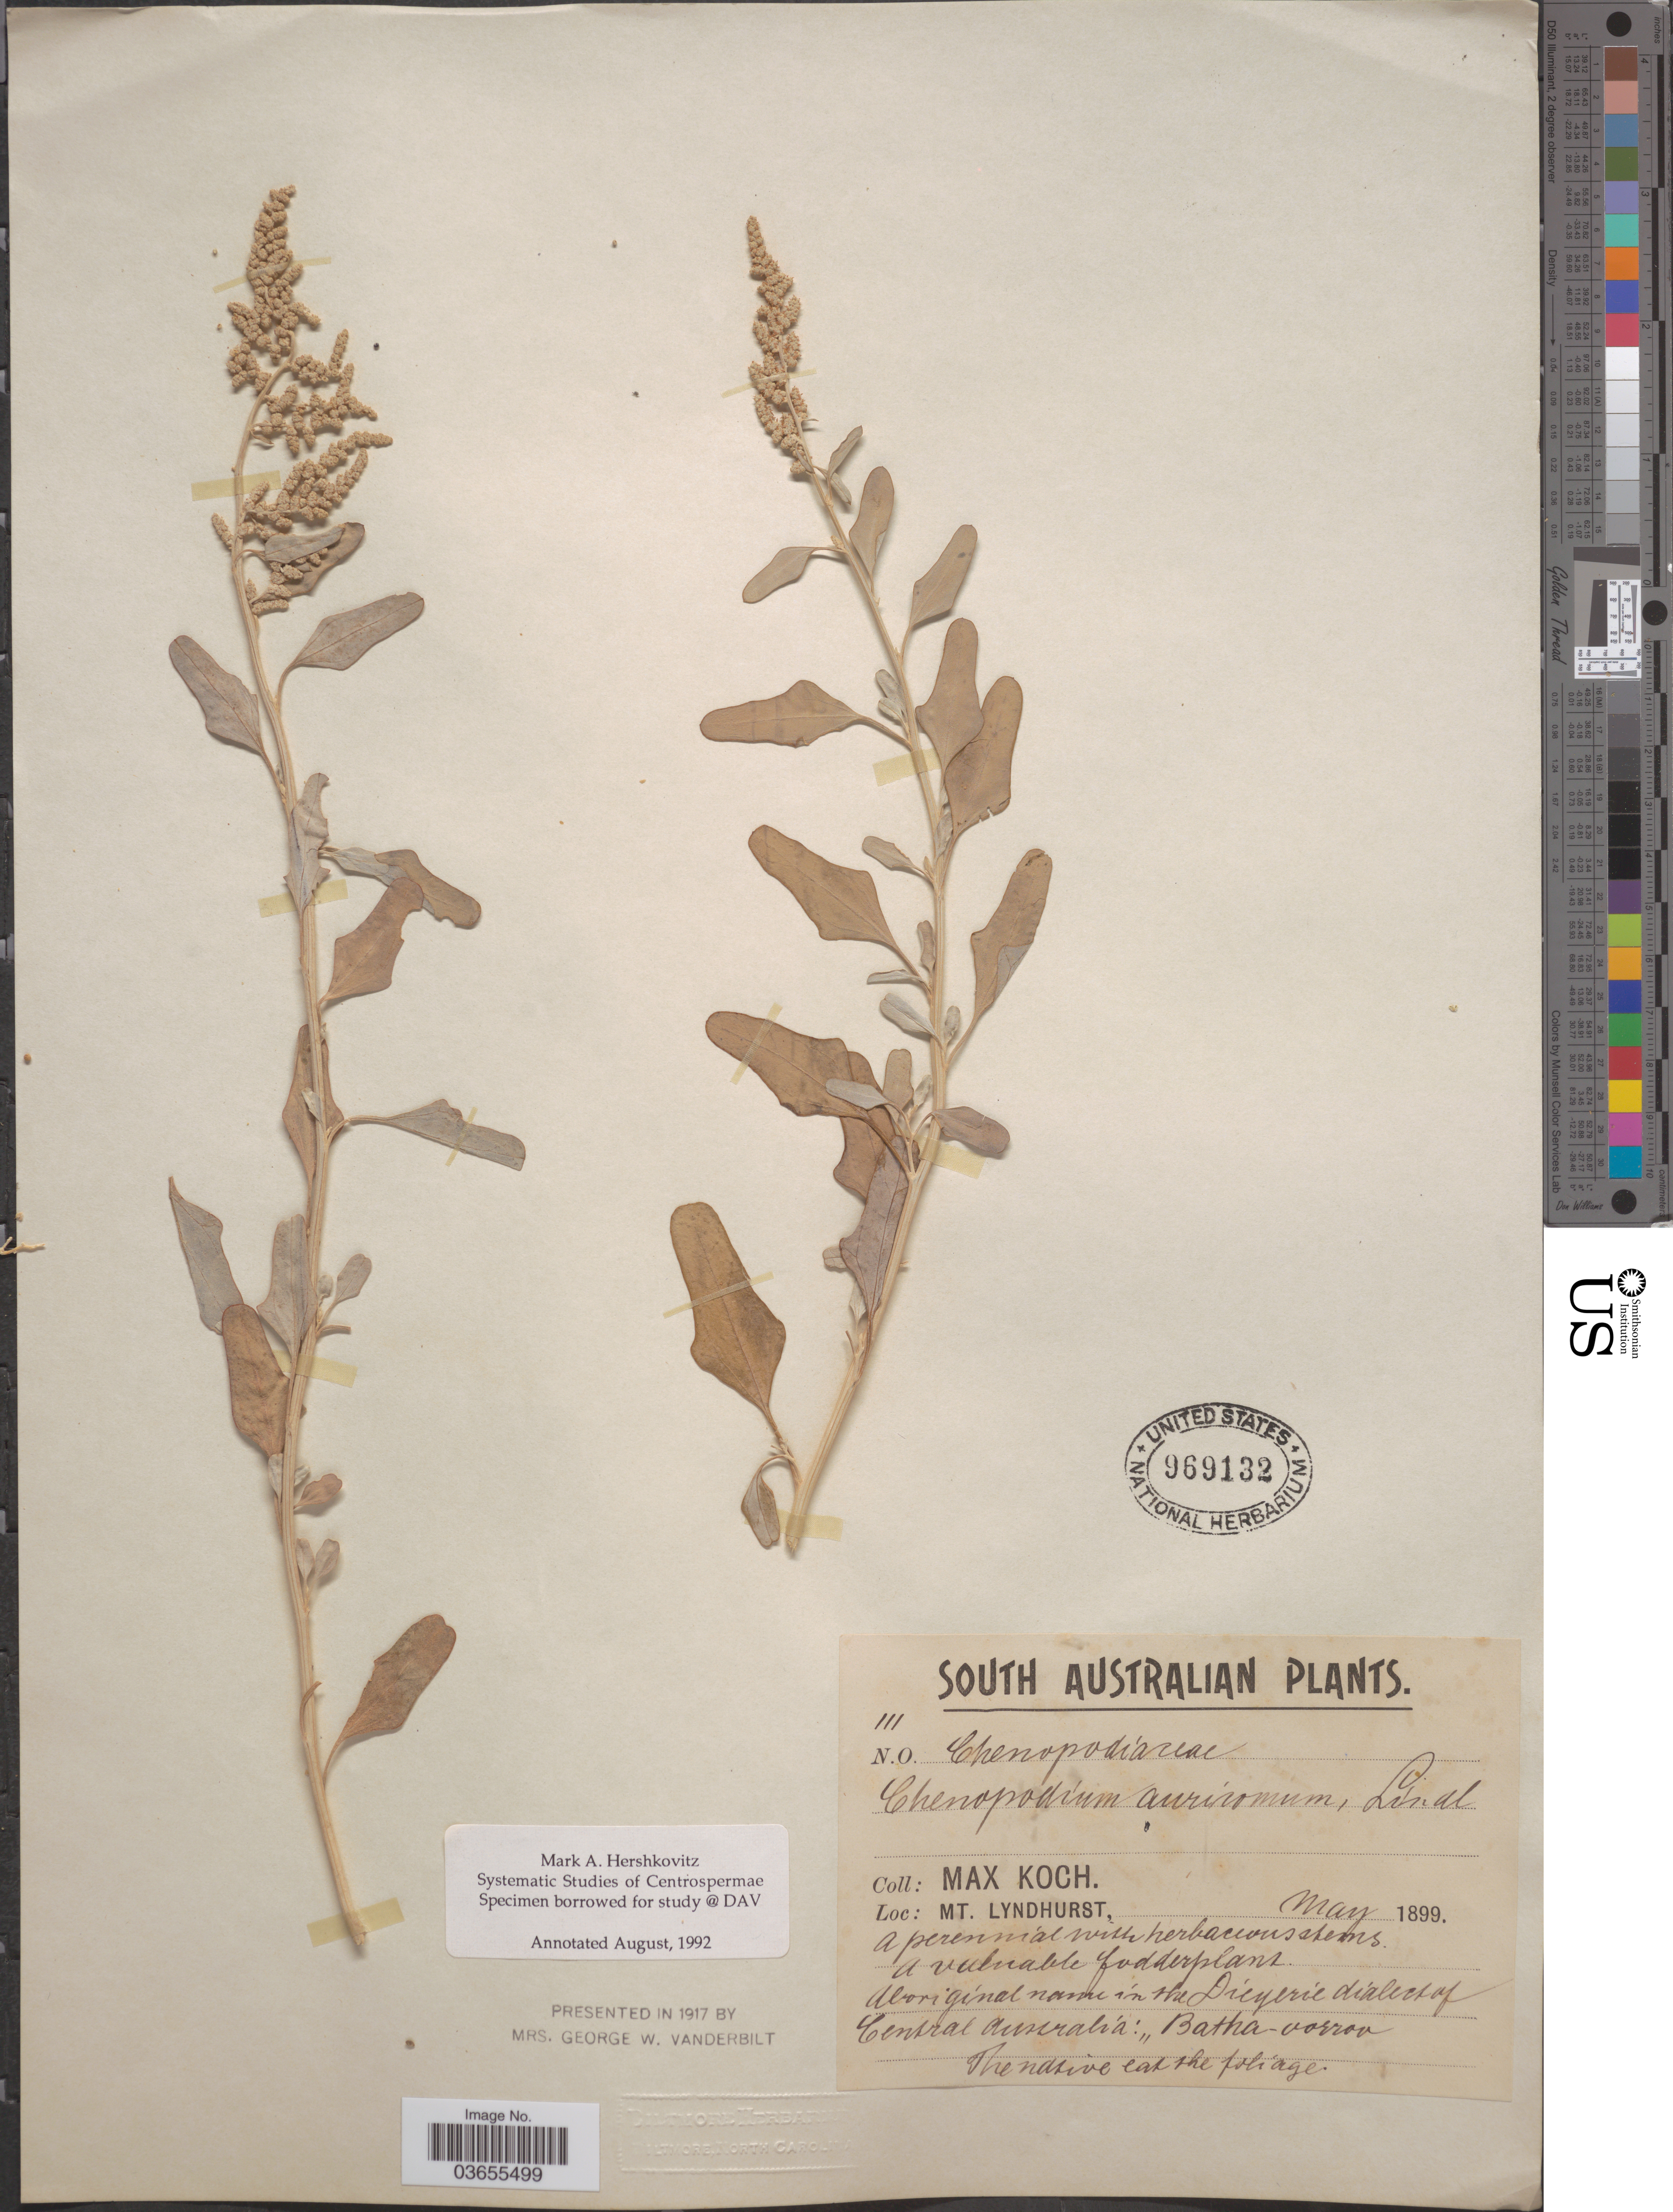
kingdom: Plantae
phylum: Tracheophyta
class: Magnoliopsida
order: Caryophyllales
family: Amaranthaceae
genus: Chenopodium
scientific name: Chenopodium auricomum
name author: Lindl.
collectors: M. Koch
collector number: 111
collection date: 1899-05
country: Australia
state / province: South Australia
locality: Mt. Lyndhurst.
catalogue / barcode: US 969132